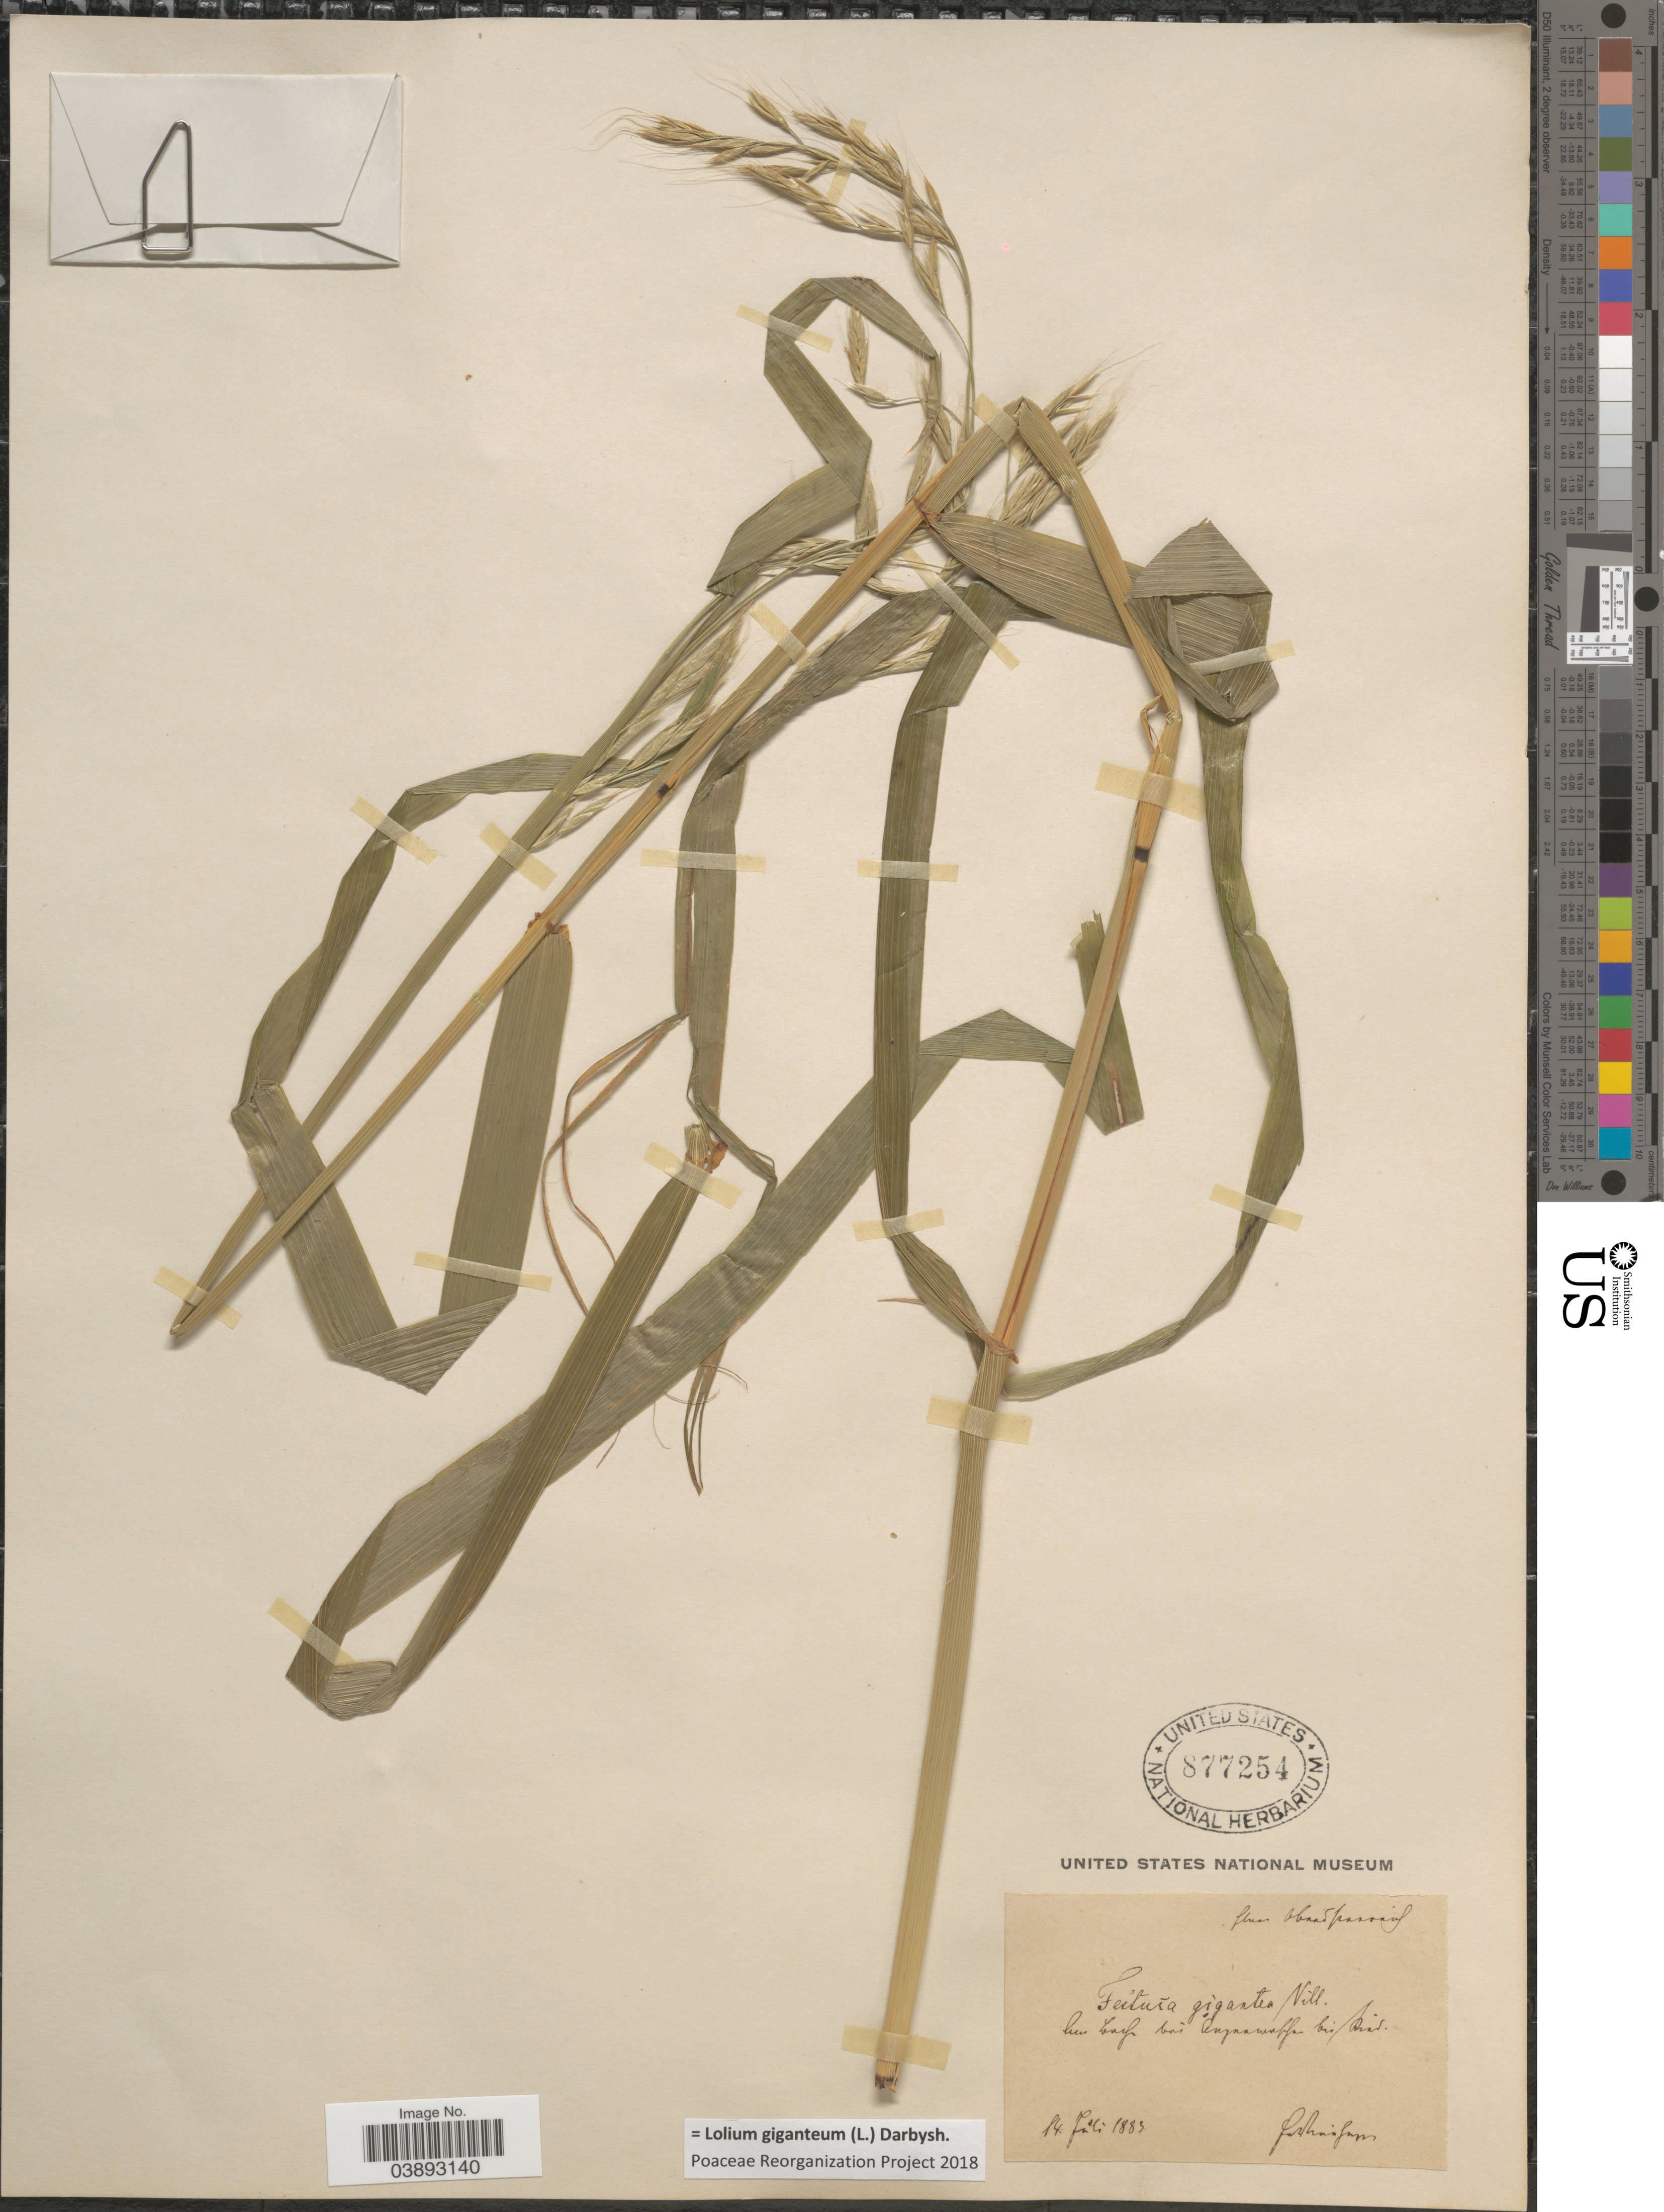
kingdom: Plantae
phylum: Tracheophyta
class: Liliopsida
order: Poales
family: Poaceae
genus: Lolium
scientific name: Lolium giganteum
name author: (L.) Darbysh.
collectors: F. Vierhapper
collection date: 1883-07-14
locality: [illegible text].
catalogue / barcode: US 877254